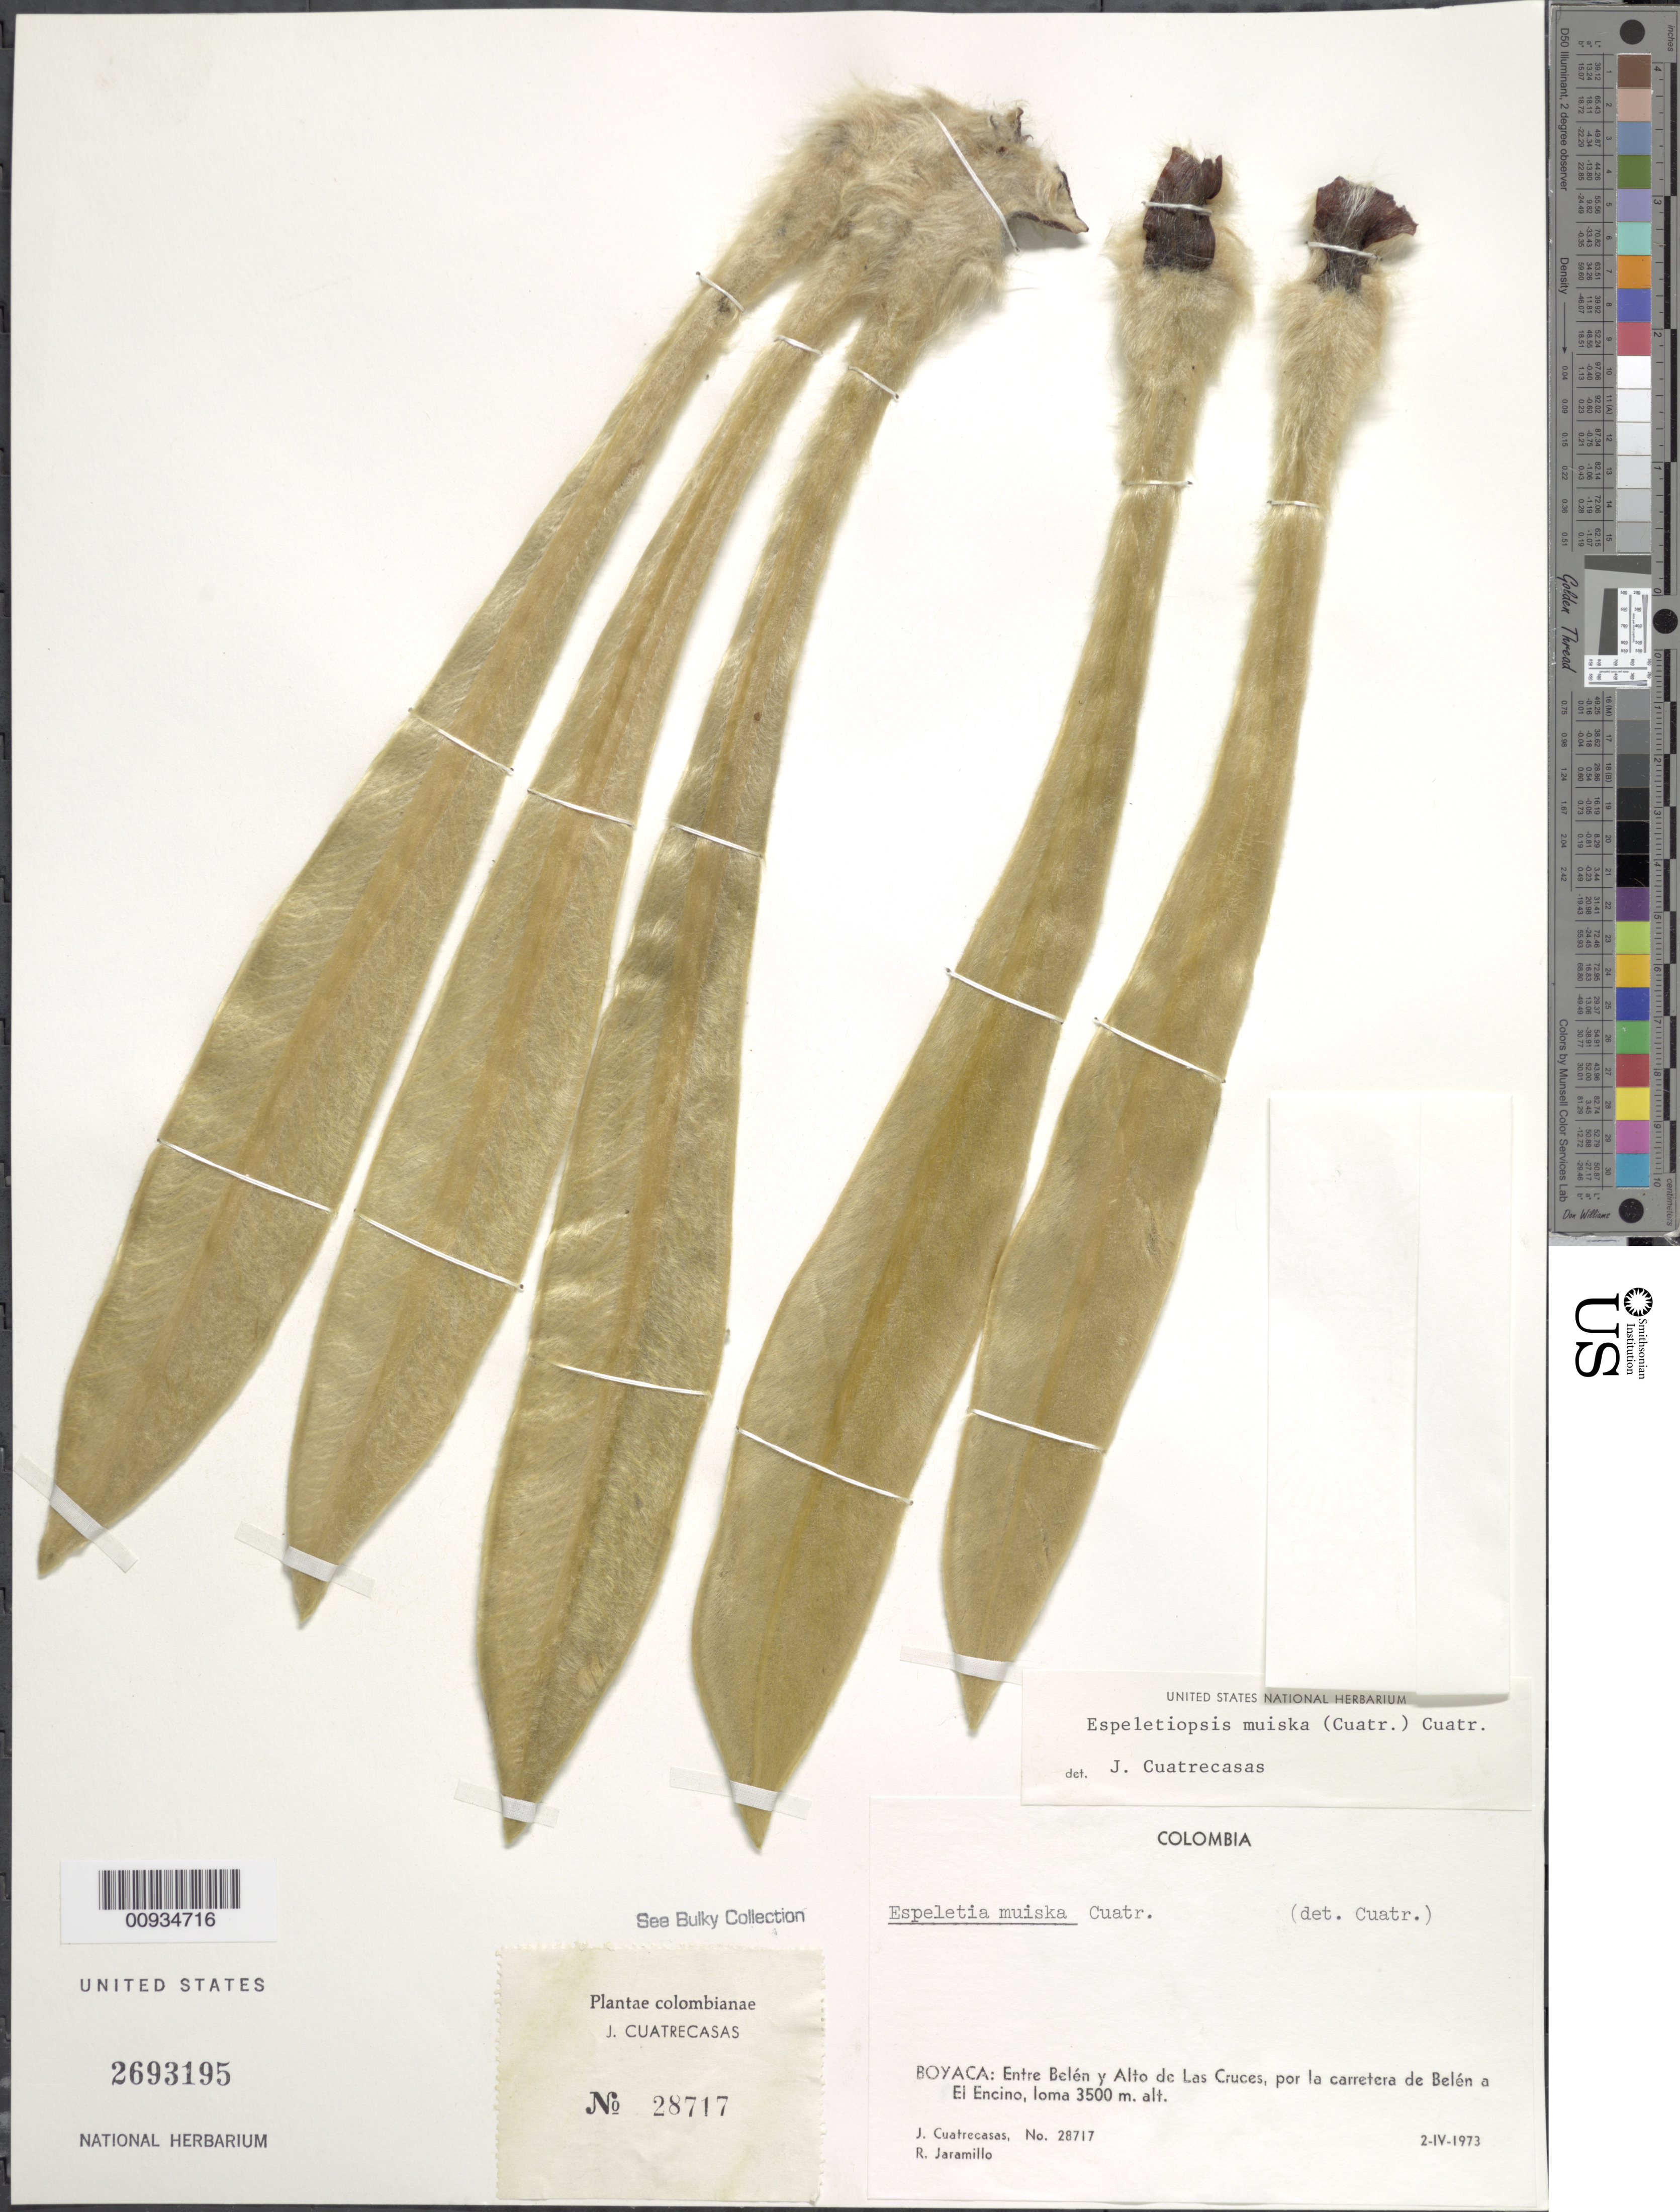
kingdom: Plantae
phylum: Tracheophyta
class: Magnoliopsida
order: Asterales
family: Asteraceae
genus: Espeletiopsis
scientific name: Espeletiopsis muiska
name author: (Cuatrec.) Cuatrec.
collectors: J. Cuatrecasas & R. Jaramillo M.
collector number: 28717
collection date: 1973-04-02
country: Colombia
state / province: Boyacá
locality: Boyacá: Entre Belen y Alto de Las Cruces, por la carretera de Belen a El Encino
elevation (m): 3500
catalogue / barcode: US 2693195